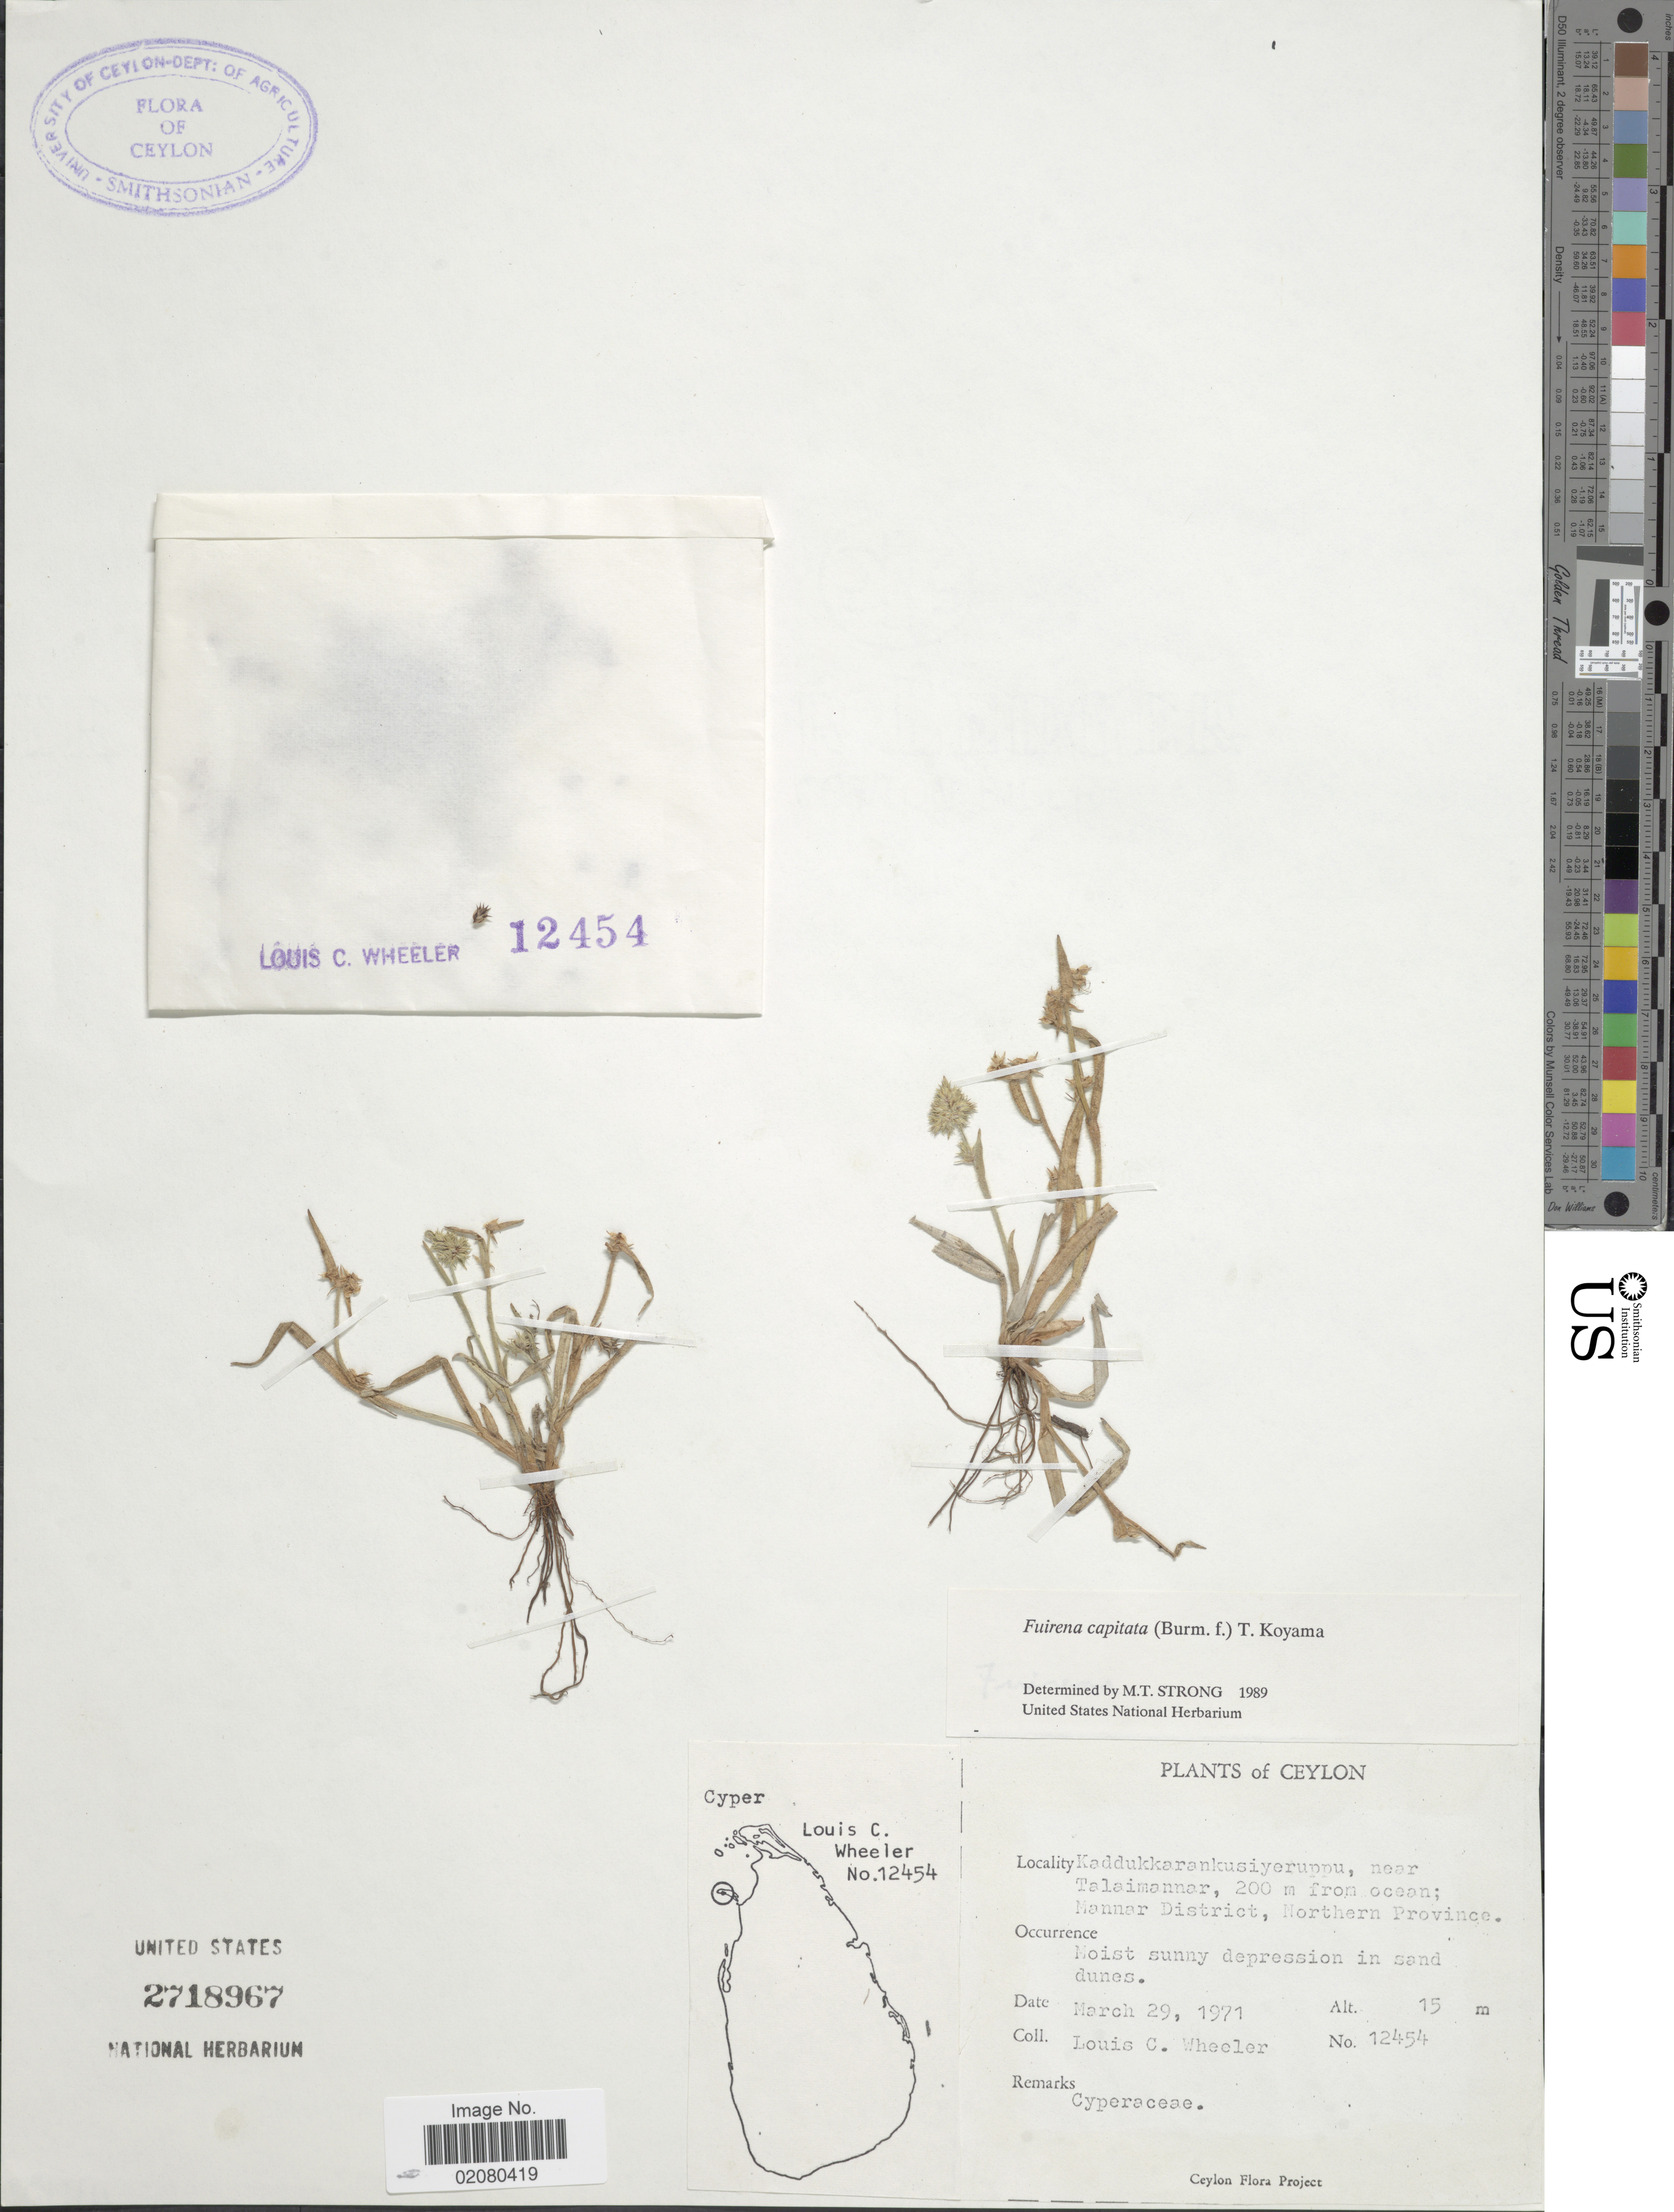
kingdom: Plantae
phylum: Tracheophyta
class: Liliopsida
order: Poales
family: Cyperaceae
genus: Fuirena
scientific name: Fuirena uncinata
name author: (Willd.) Kunth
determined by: Strong, Mark T., (BOT), Smithsonian Institution - National Museum of Natural History (UNITED STATES)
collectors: L. C. Wheeler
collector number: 12454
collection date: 1971-03-29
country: Sri Lanka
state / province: Northern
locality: Ceylon, Kaddukkarankusiyeruppu, near Talaimannar, 200 m from ocean; Mannar District.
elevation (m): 15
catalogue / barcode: US 2718967